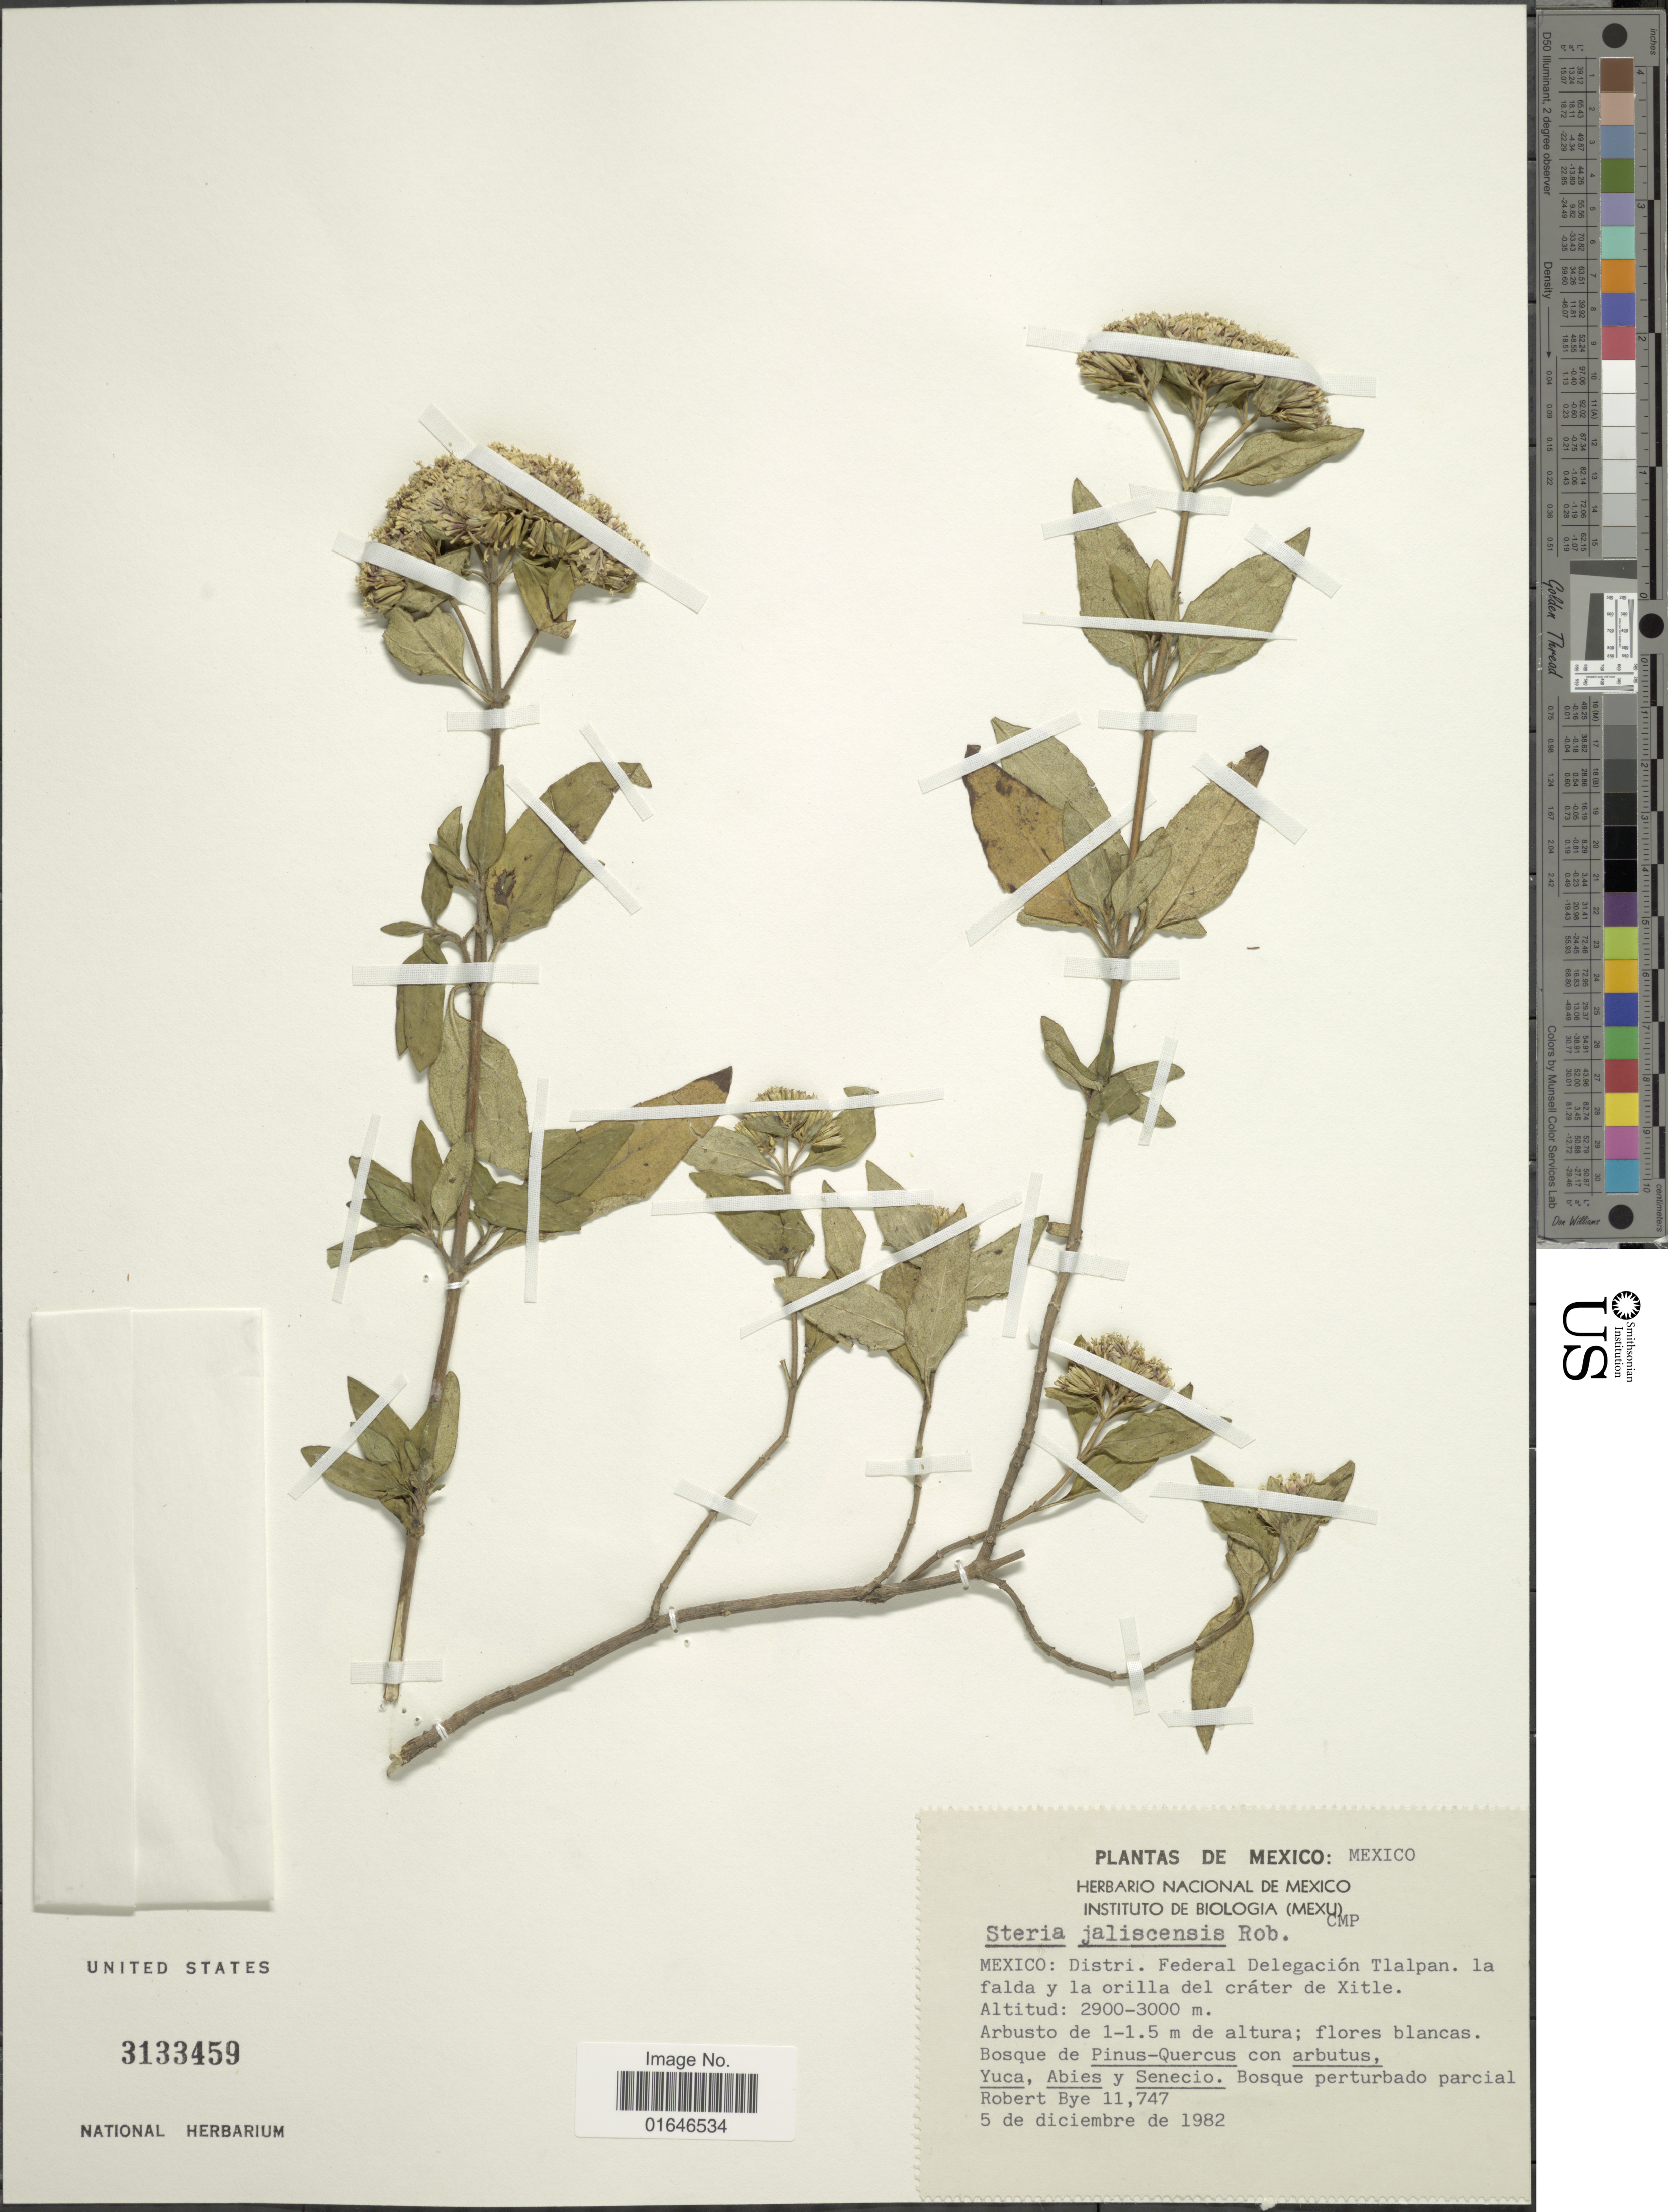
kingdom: Plantae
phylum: Tracheophyta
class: Magnoliopsida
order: Asterales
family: Asteraceae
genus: Stevia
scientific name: Stevia jaliscensis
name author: B.L. Rob.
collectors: R. A. Bye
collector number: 11747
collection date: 1982-12-05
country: Mexico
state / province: Distrito Federal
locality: Distri. Federal Delegacion Tlalpan la Falda y la orrila del Crater de Xitle.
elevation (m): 2900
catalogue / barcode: US 3133459